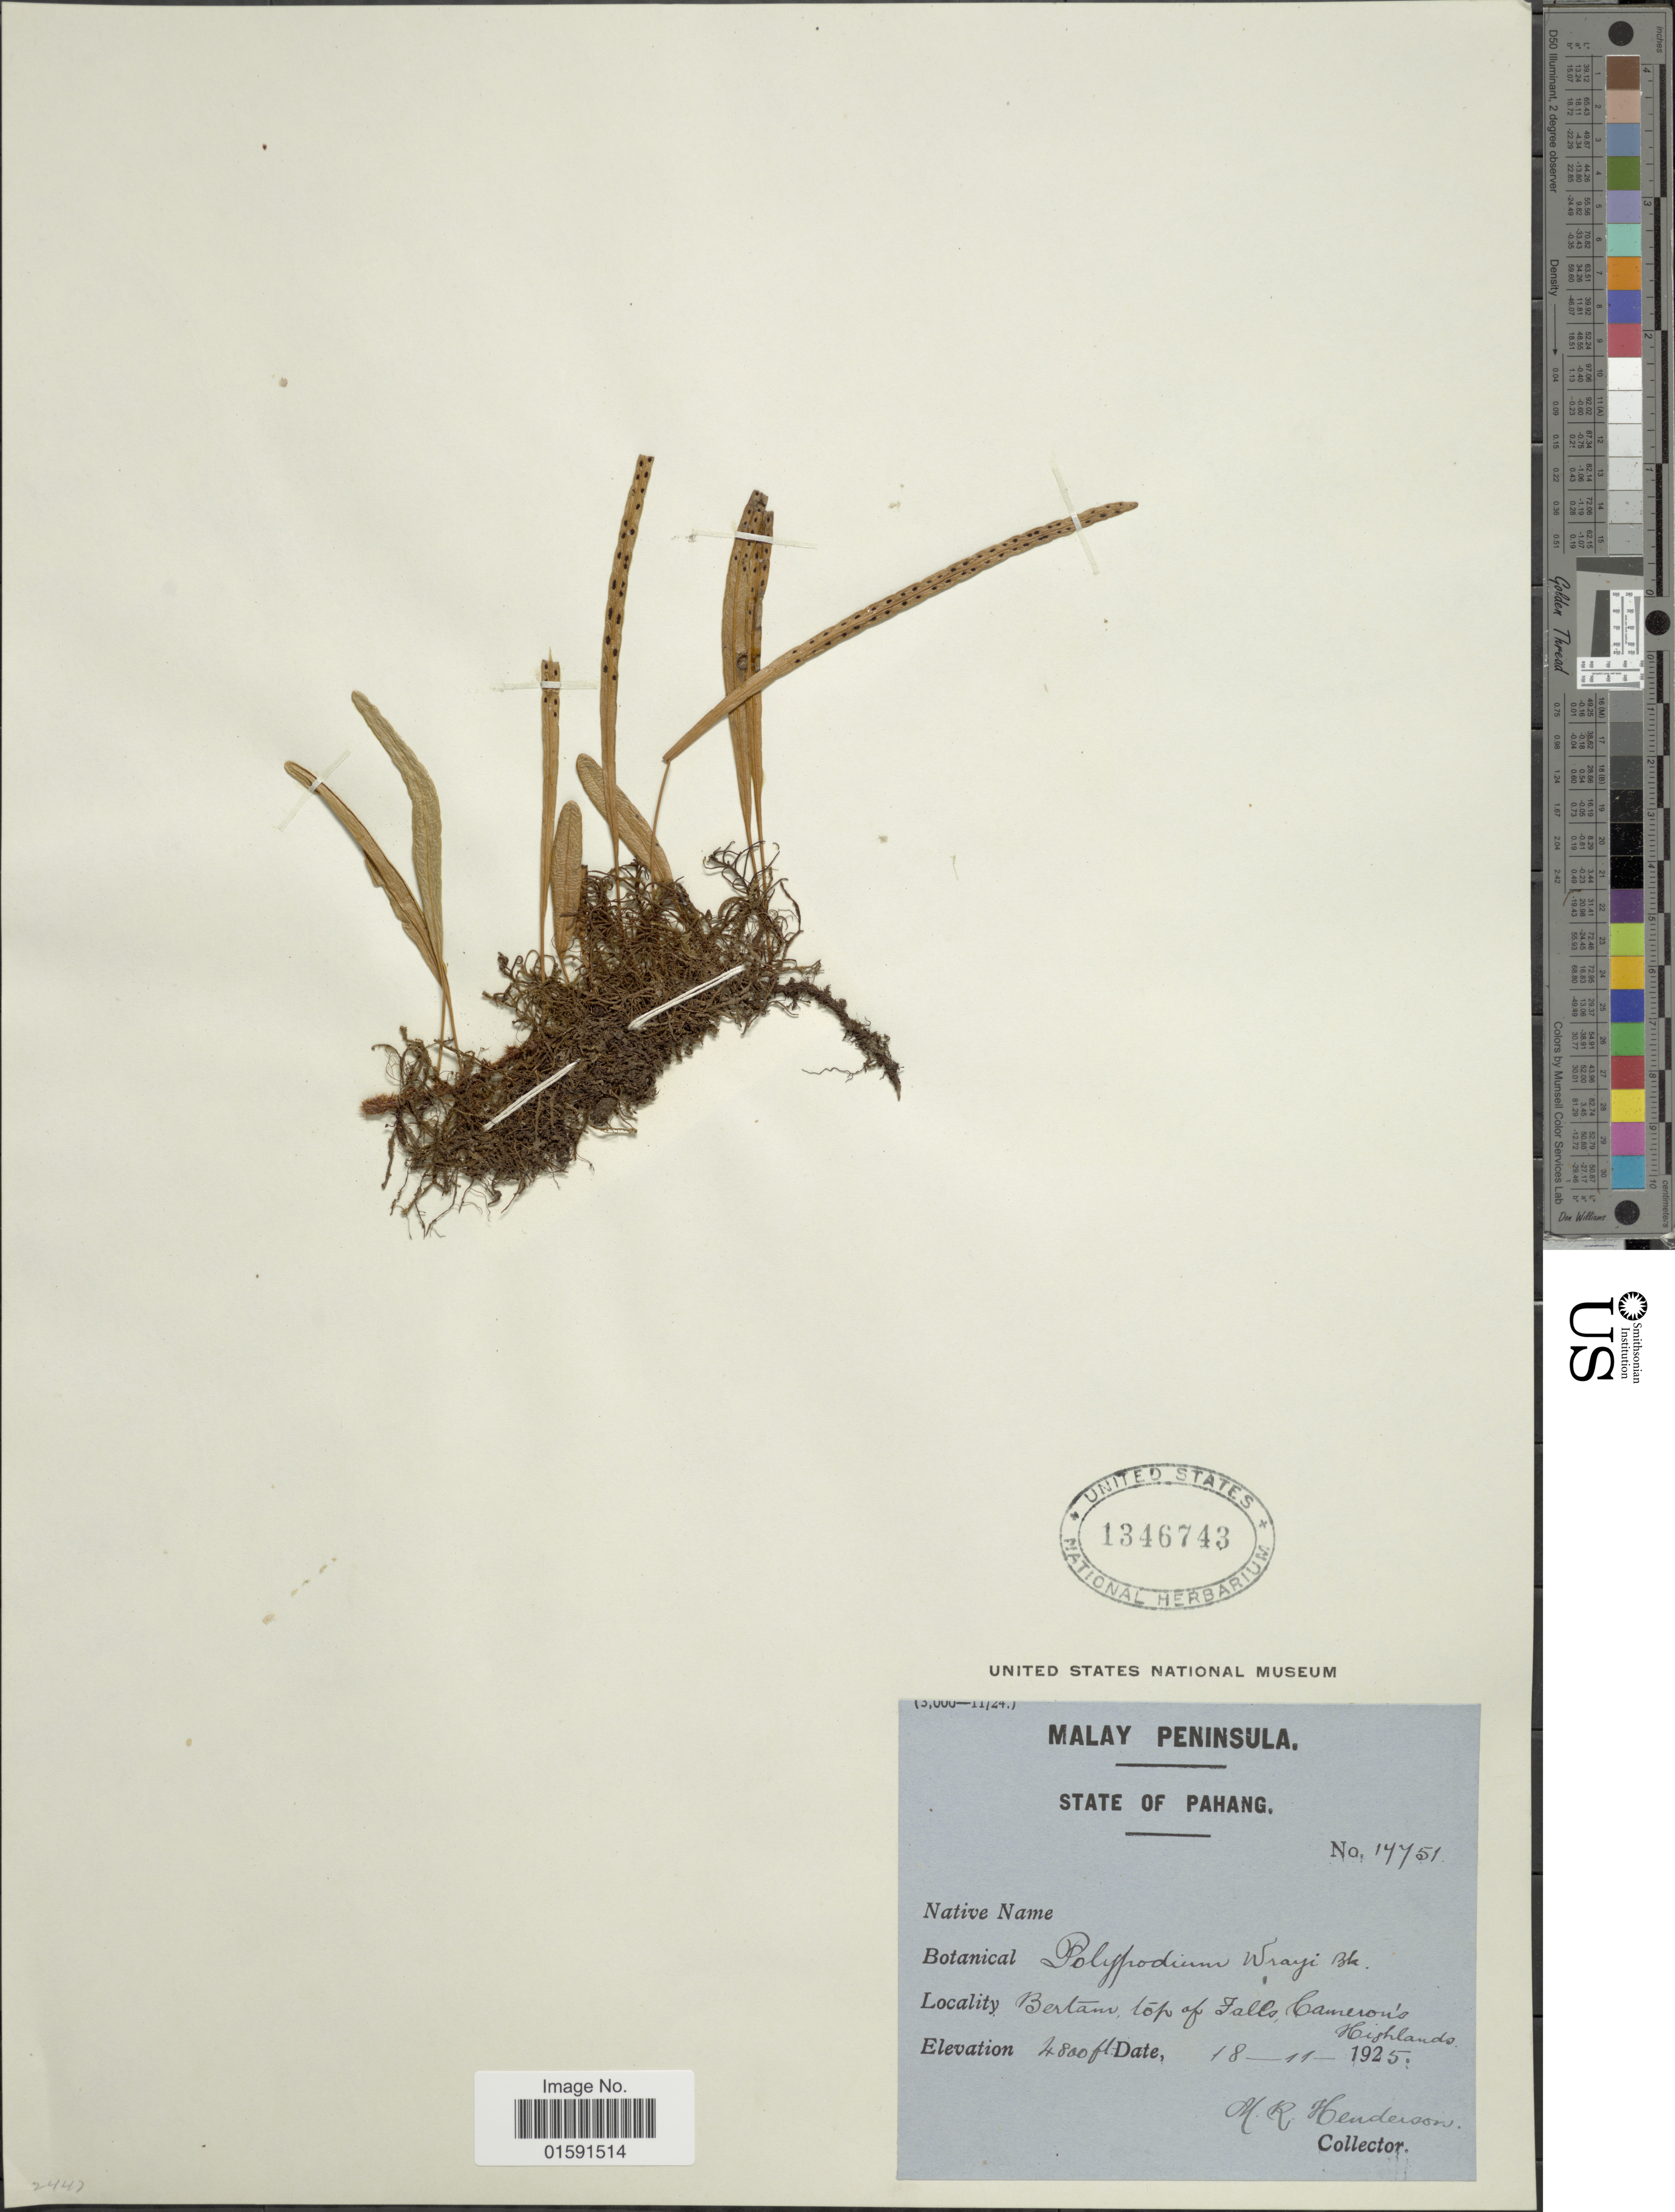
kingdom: Plantae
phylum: Tracheophyta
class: Polypodiopsida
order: Polypodiales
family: Polypodiaceae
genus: Selliguea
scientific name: Selliguea subsparsa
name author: (Baker) Hovenkamp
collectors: M. Henderson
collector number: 17751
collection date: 1925-11-18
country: Malaysia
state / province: Pahang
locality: State of Pahang. Bertam, top of Falls Camerons Highlands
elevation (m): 1463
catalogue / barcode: US 1346743